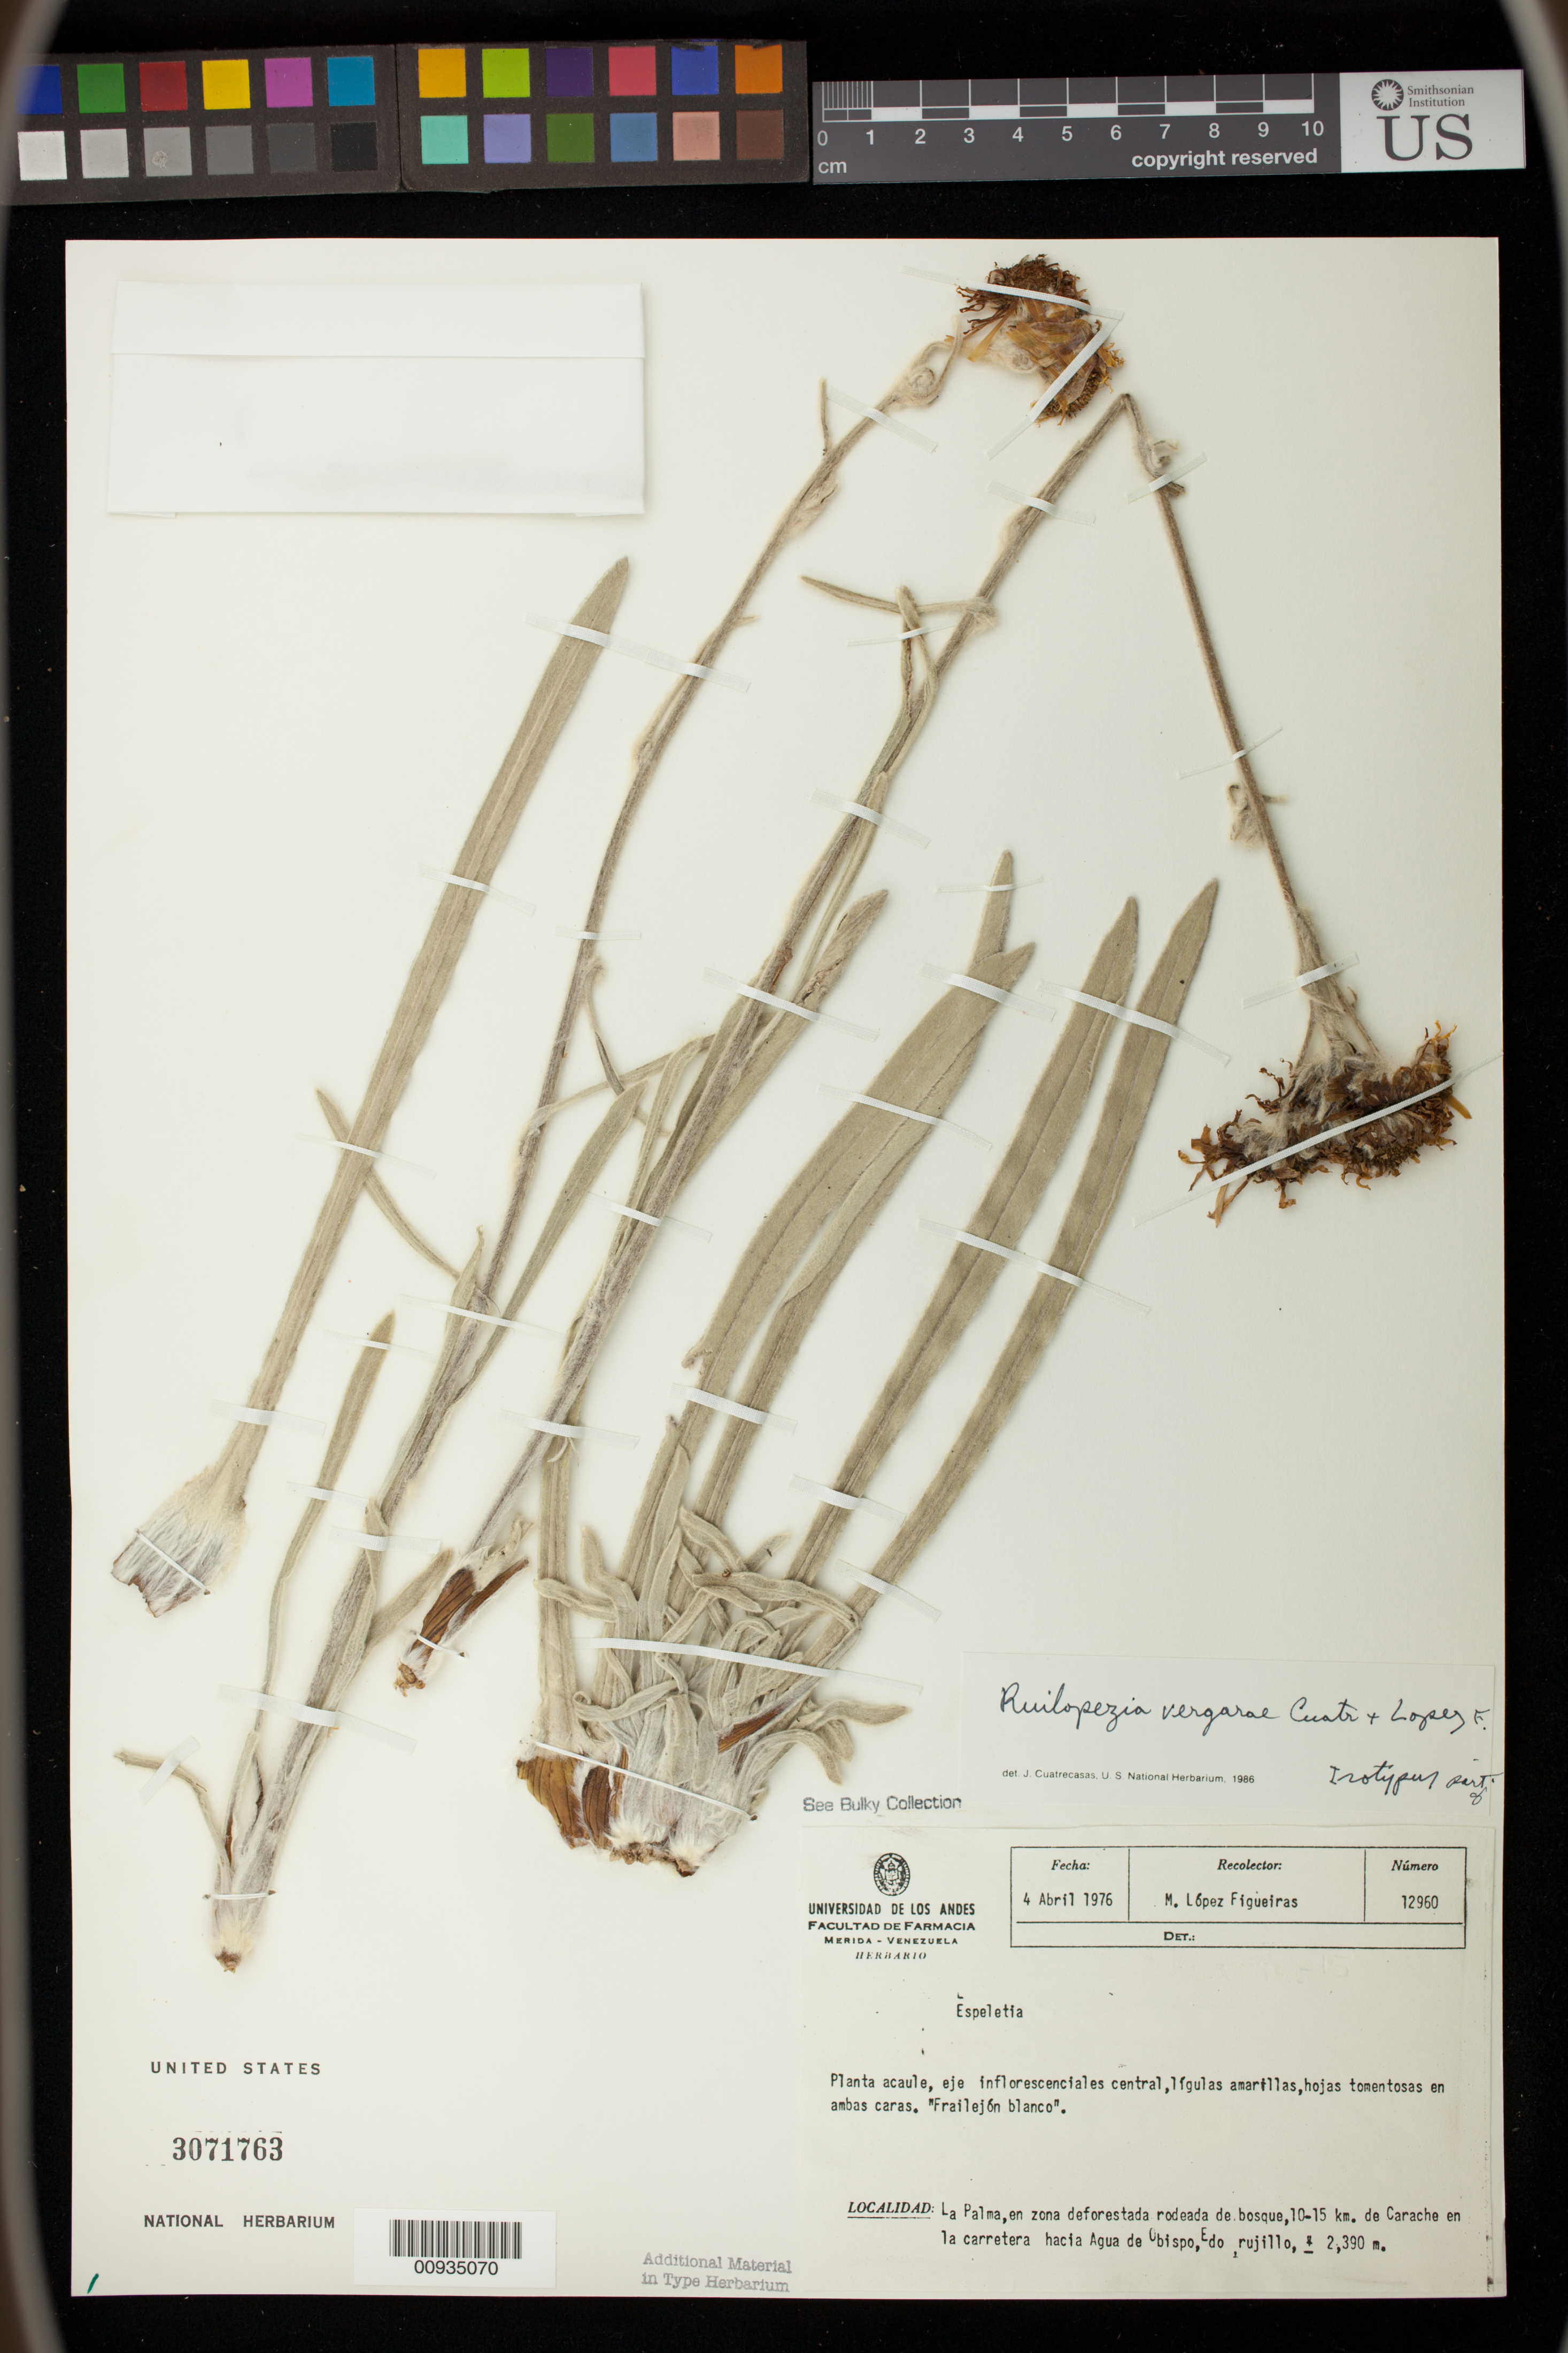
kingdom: Plantae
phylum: Tracheophyta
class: Magnoliopsida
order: Asterales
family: Asteraceae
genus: Ruilopezia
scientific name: Ruilopezia vergarae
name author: Cuatrec. & López Fig.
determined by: Cuatrecasas, J.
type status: Isotype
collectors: M. López Figueiras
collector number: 12960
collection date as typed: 04 Apr 1976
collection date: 1976-04-04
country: Venezuela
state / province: Trujillo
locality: La Palma, 10-15 km de Carache en La Carretera Hacia Agua de Opispo.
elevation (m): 2930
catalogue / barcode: US 3071763